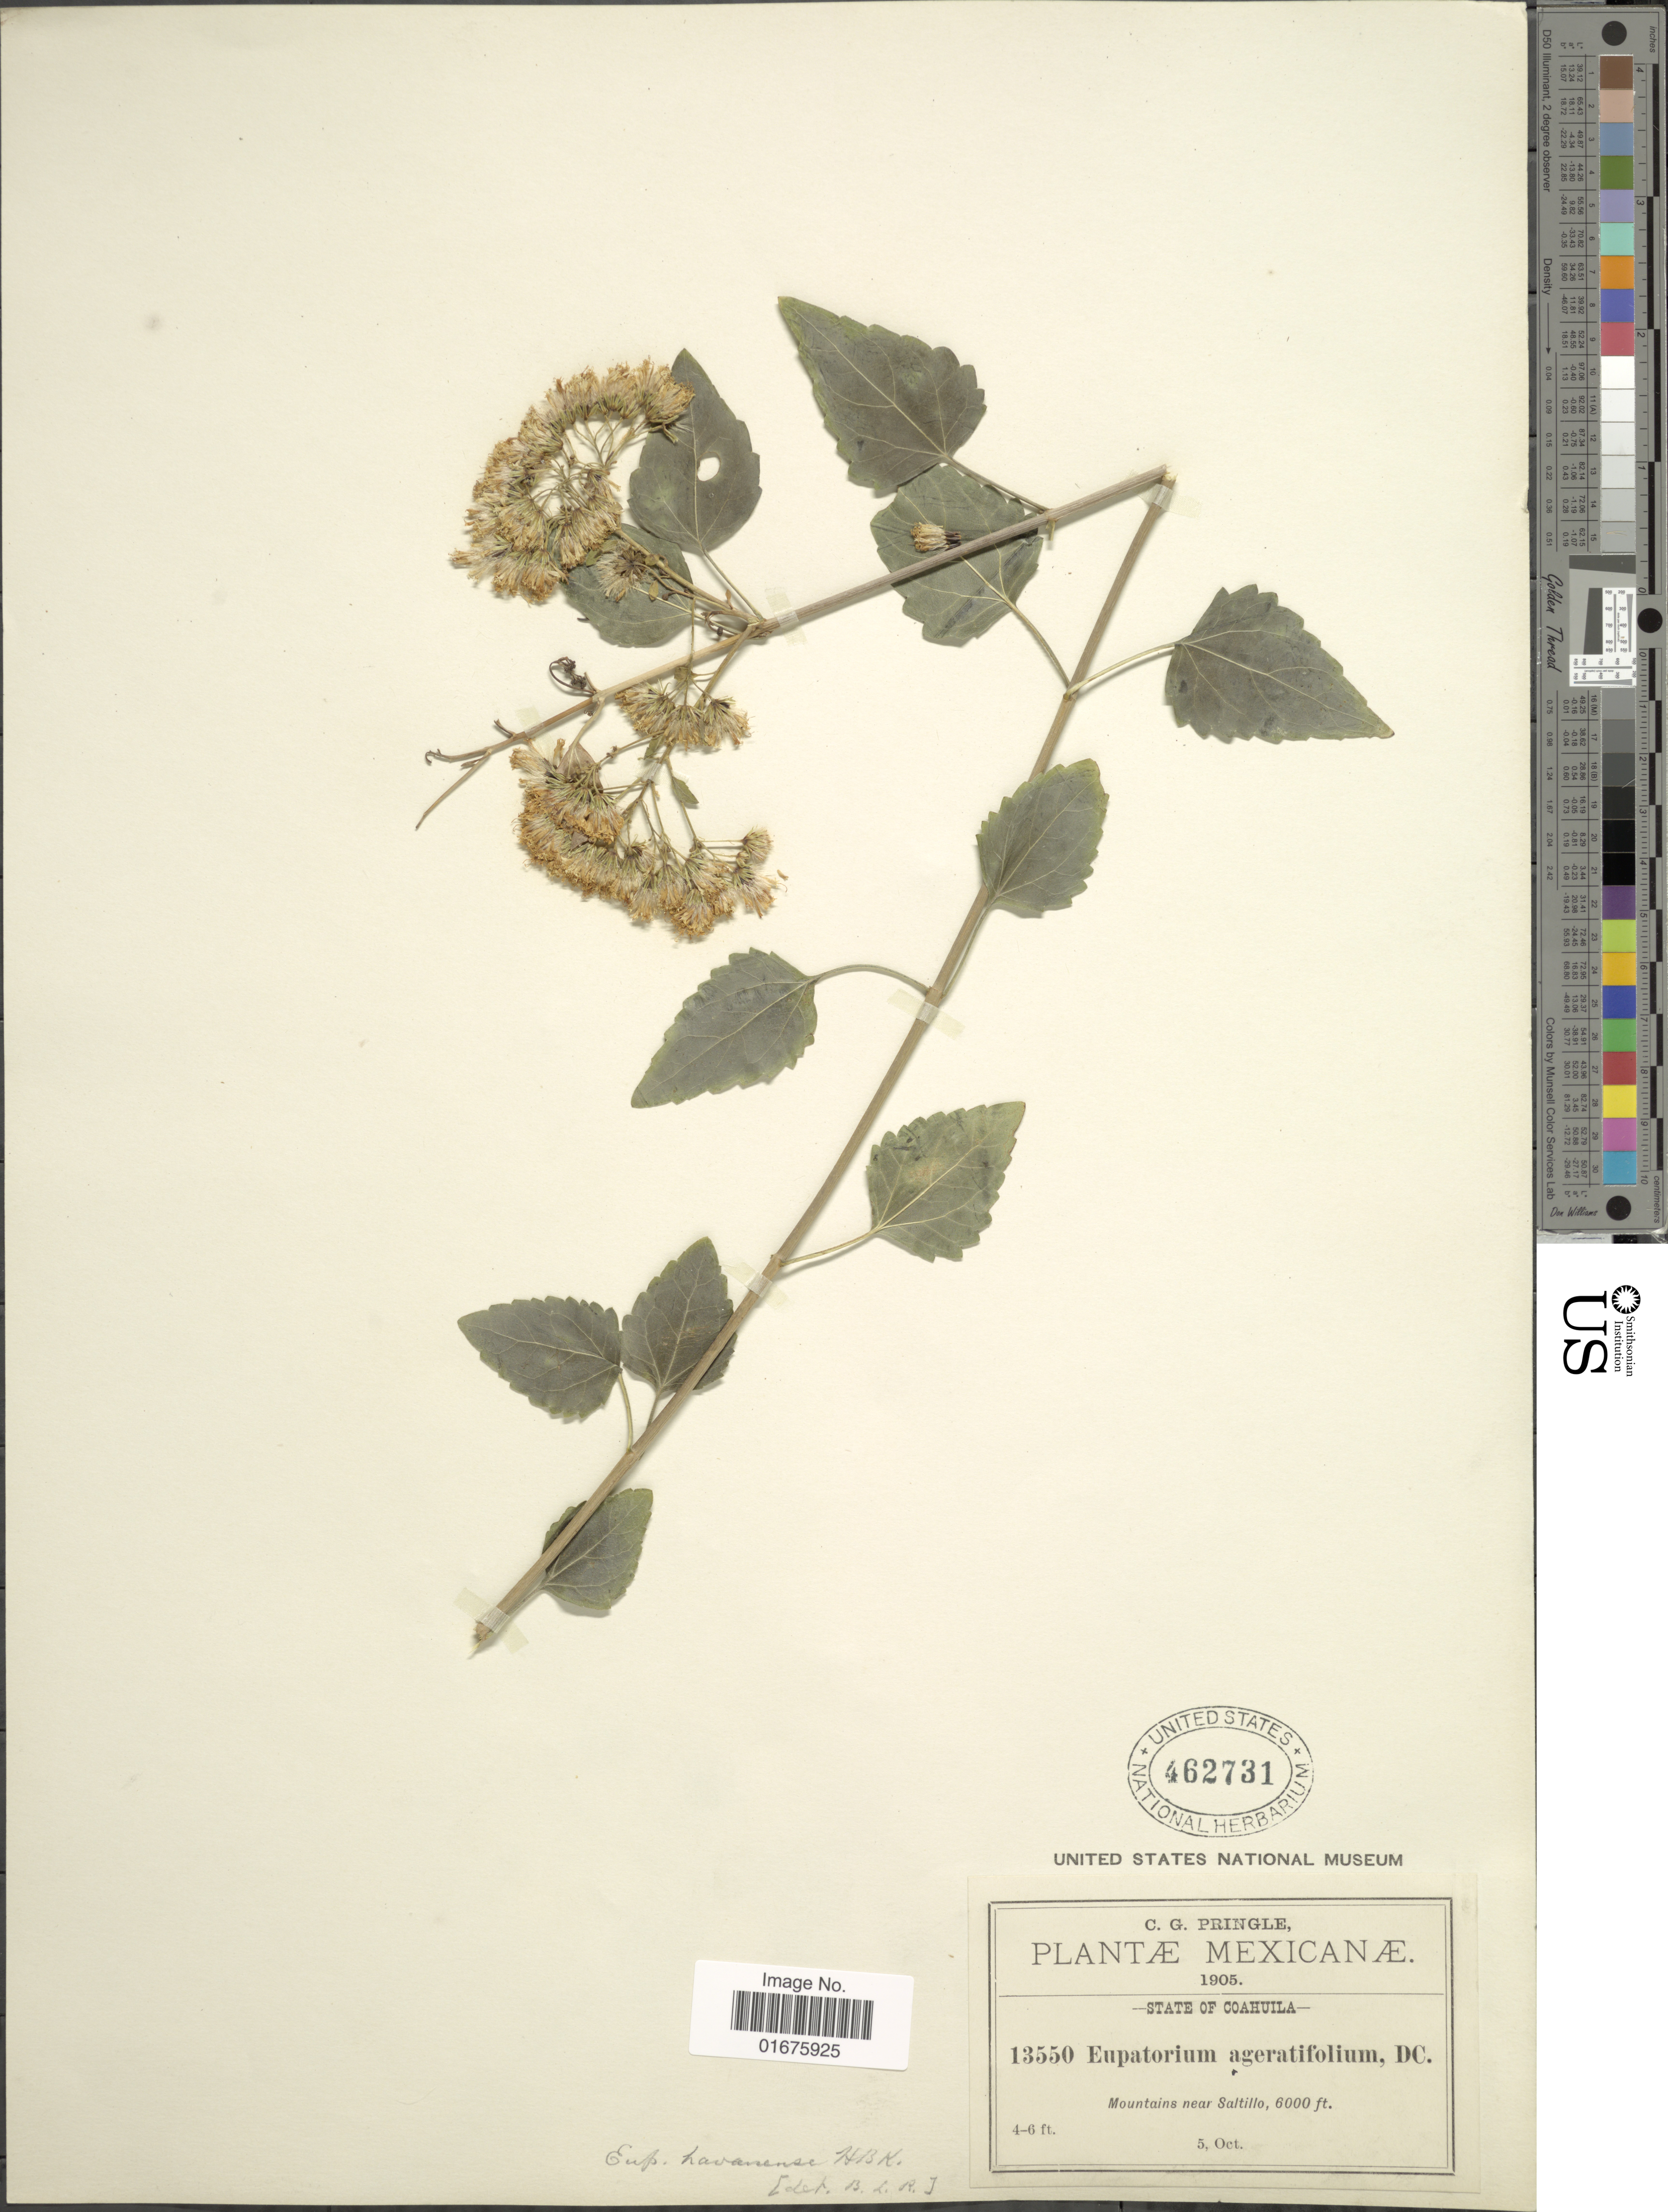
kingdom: Plantae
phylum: Tracheophyta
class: Magnoliopsida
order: Asterales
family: Asteraceae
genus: Ageratina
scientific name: Ageratina havanensis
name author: (Kunth) R.M. King & H. Rob.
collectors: C. G. Pringle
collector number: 13550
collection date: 1905-10-05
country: Mexico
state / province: Coahuila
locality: Moutains near Saltillo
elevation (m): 1829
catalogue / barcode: US 462731